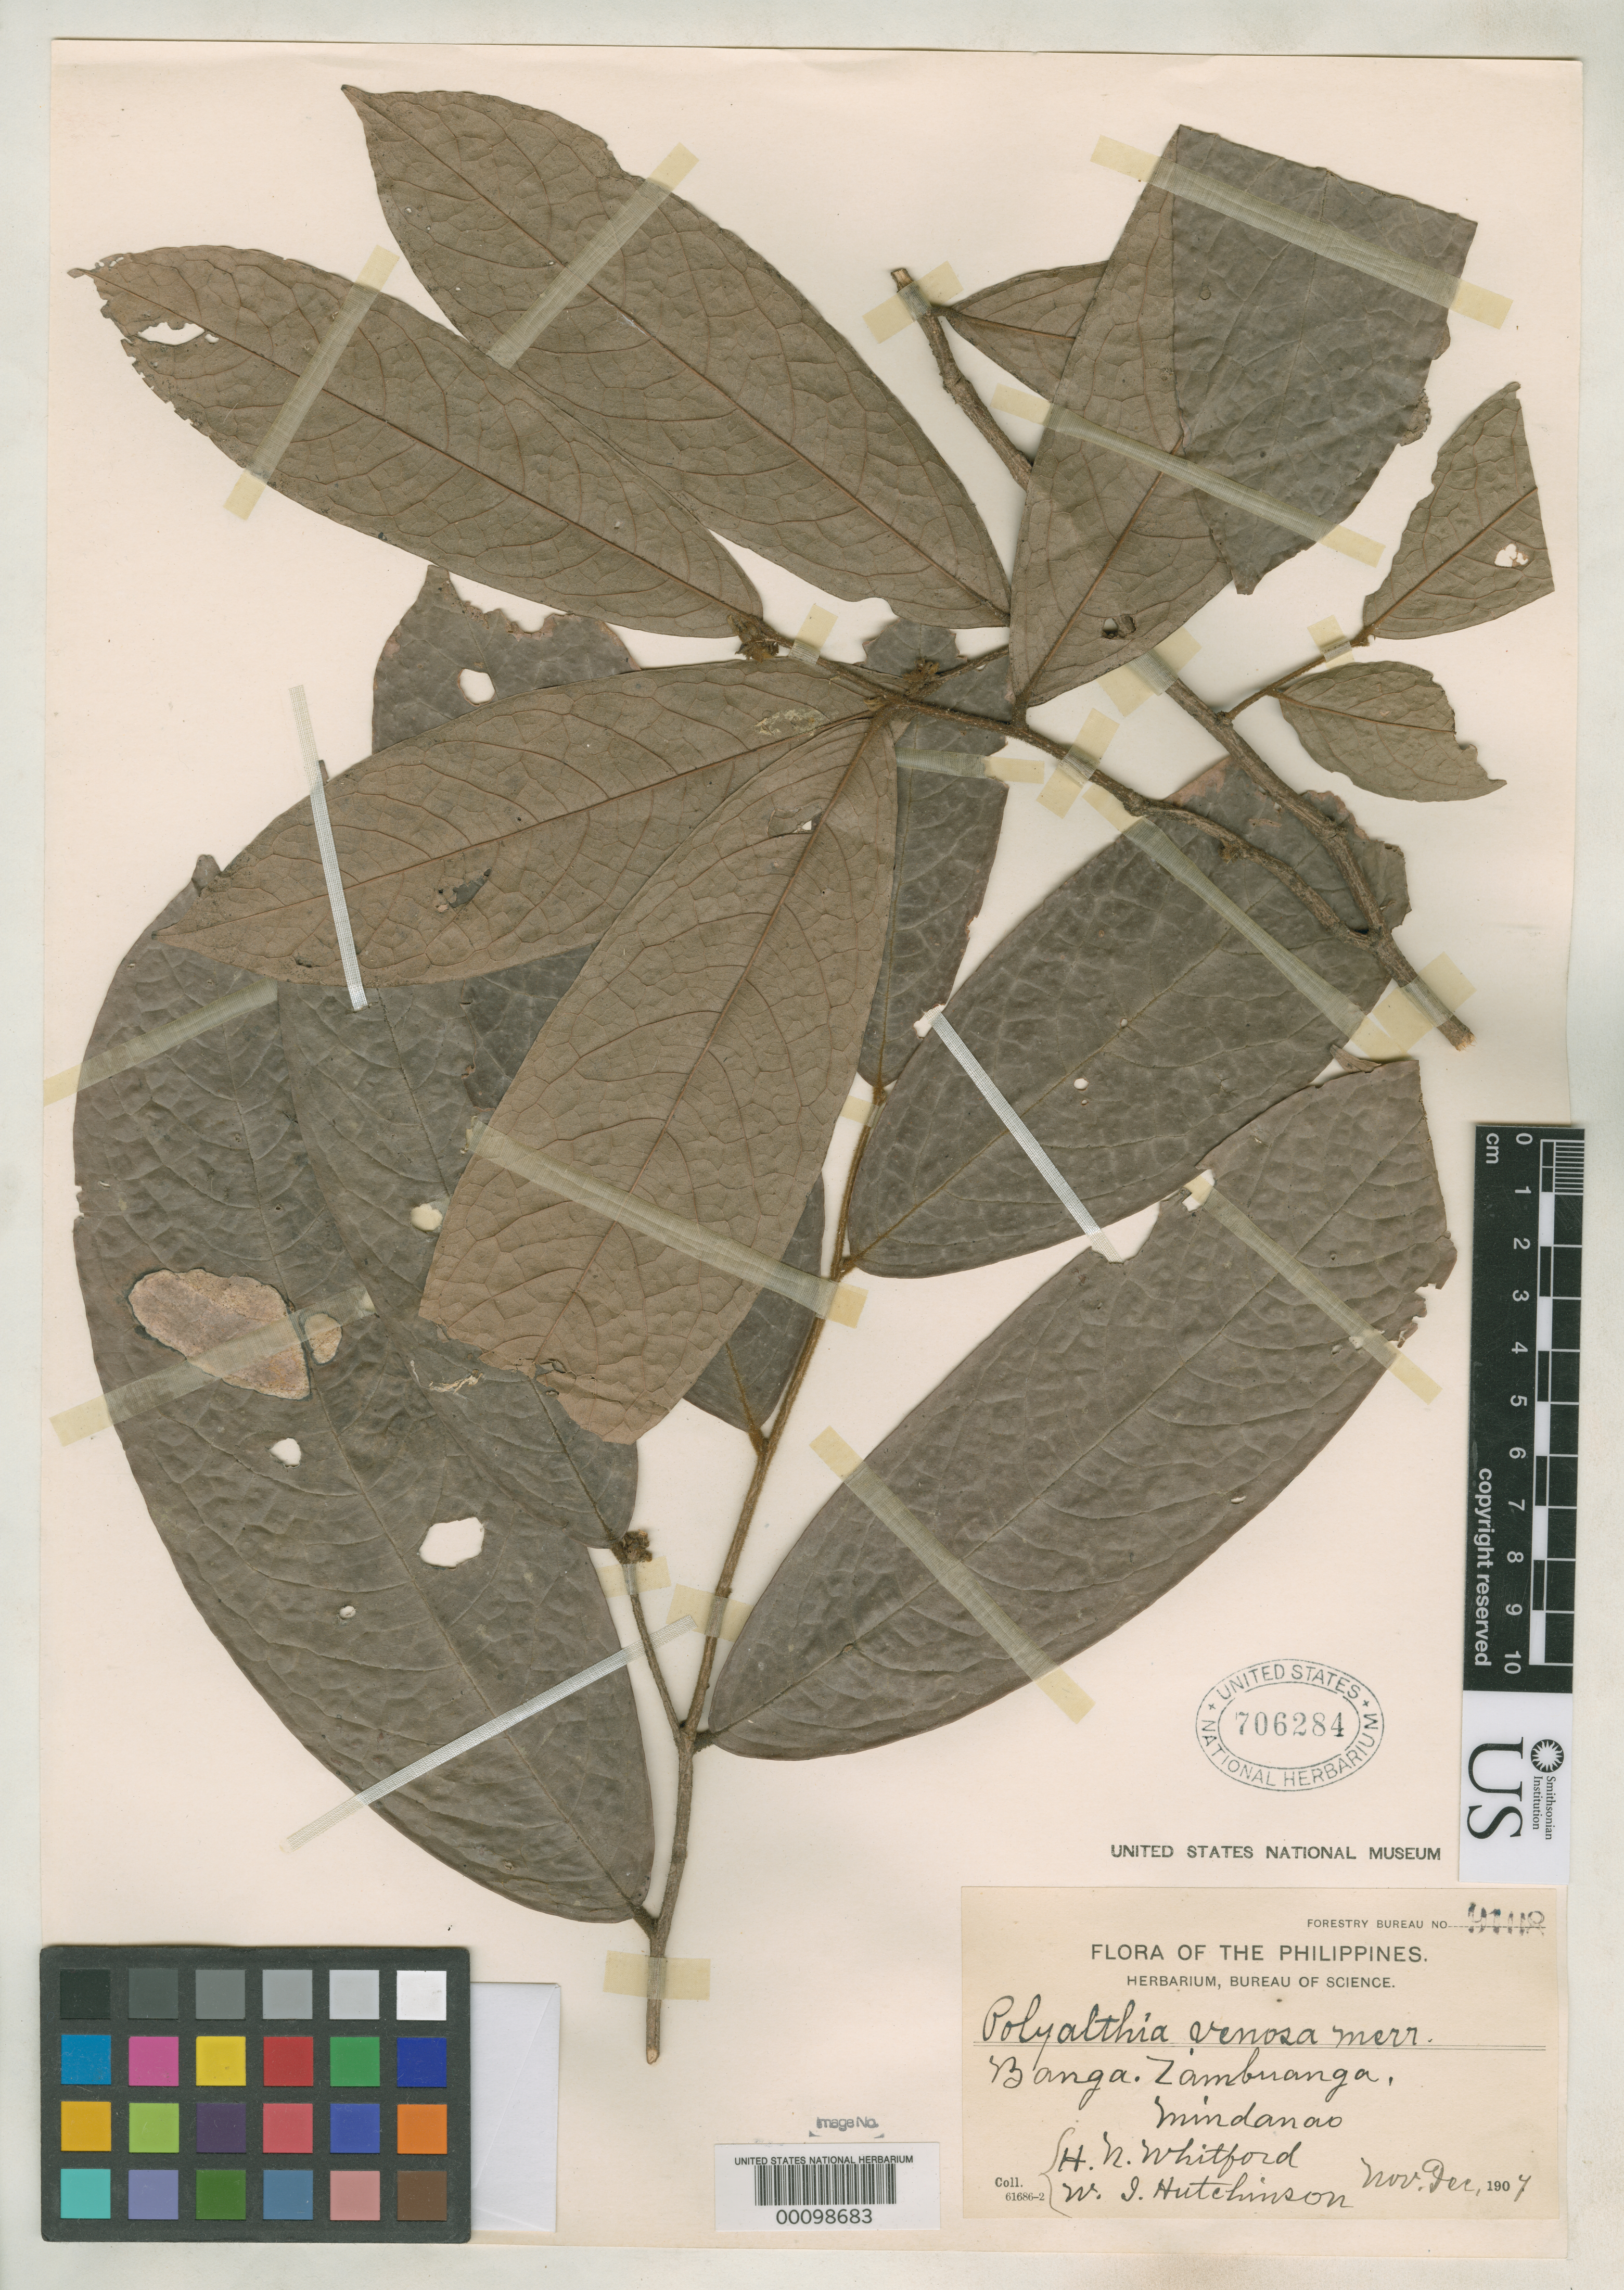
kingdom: Plantae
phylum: Tracheophyta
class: Magnoliopsida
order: Magnoliales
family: Annonaceae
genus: Polyalthia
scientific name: Polyalthia venosa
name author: Merr.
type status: Isosyntype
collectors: H. N. Whitford & W. I. Hutchinson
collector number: Forestry Bureau 9108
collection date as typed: Nov 1907 to -- Dec 1907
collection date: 1907-11/1907-12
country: Philippines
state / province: Zamboanga Peninsula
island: Mindanao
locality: Banga.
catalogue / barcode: US 706284